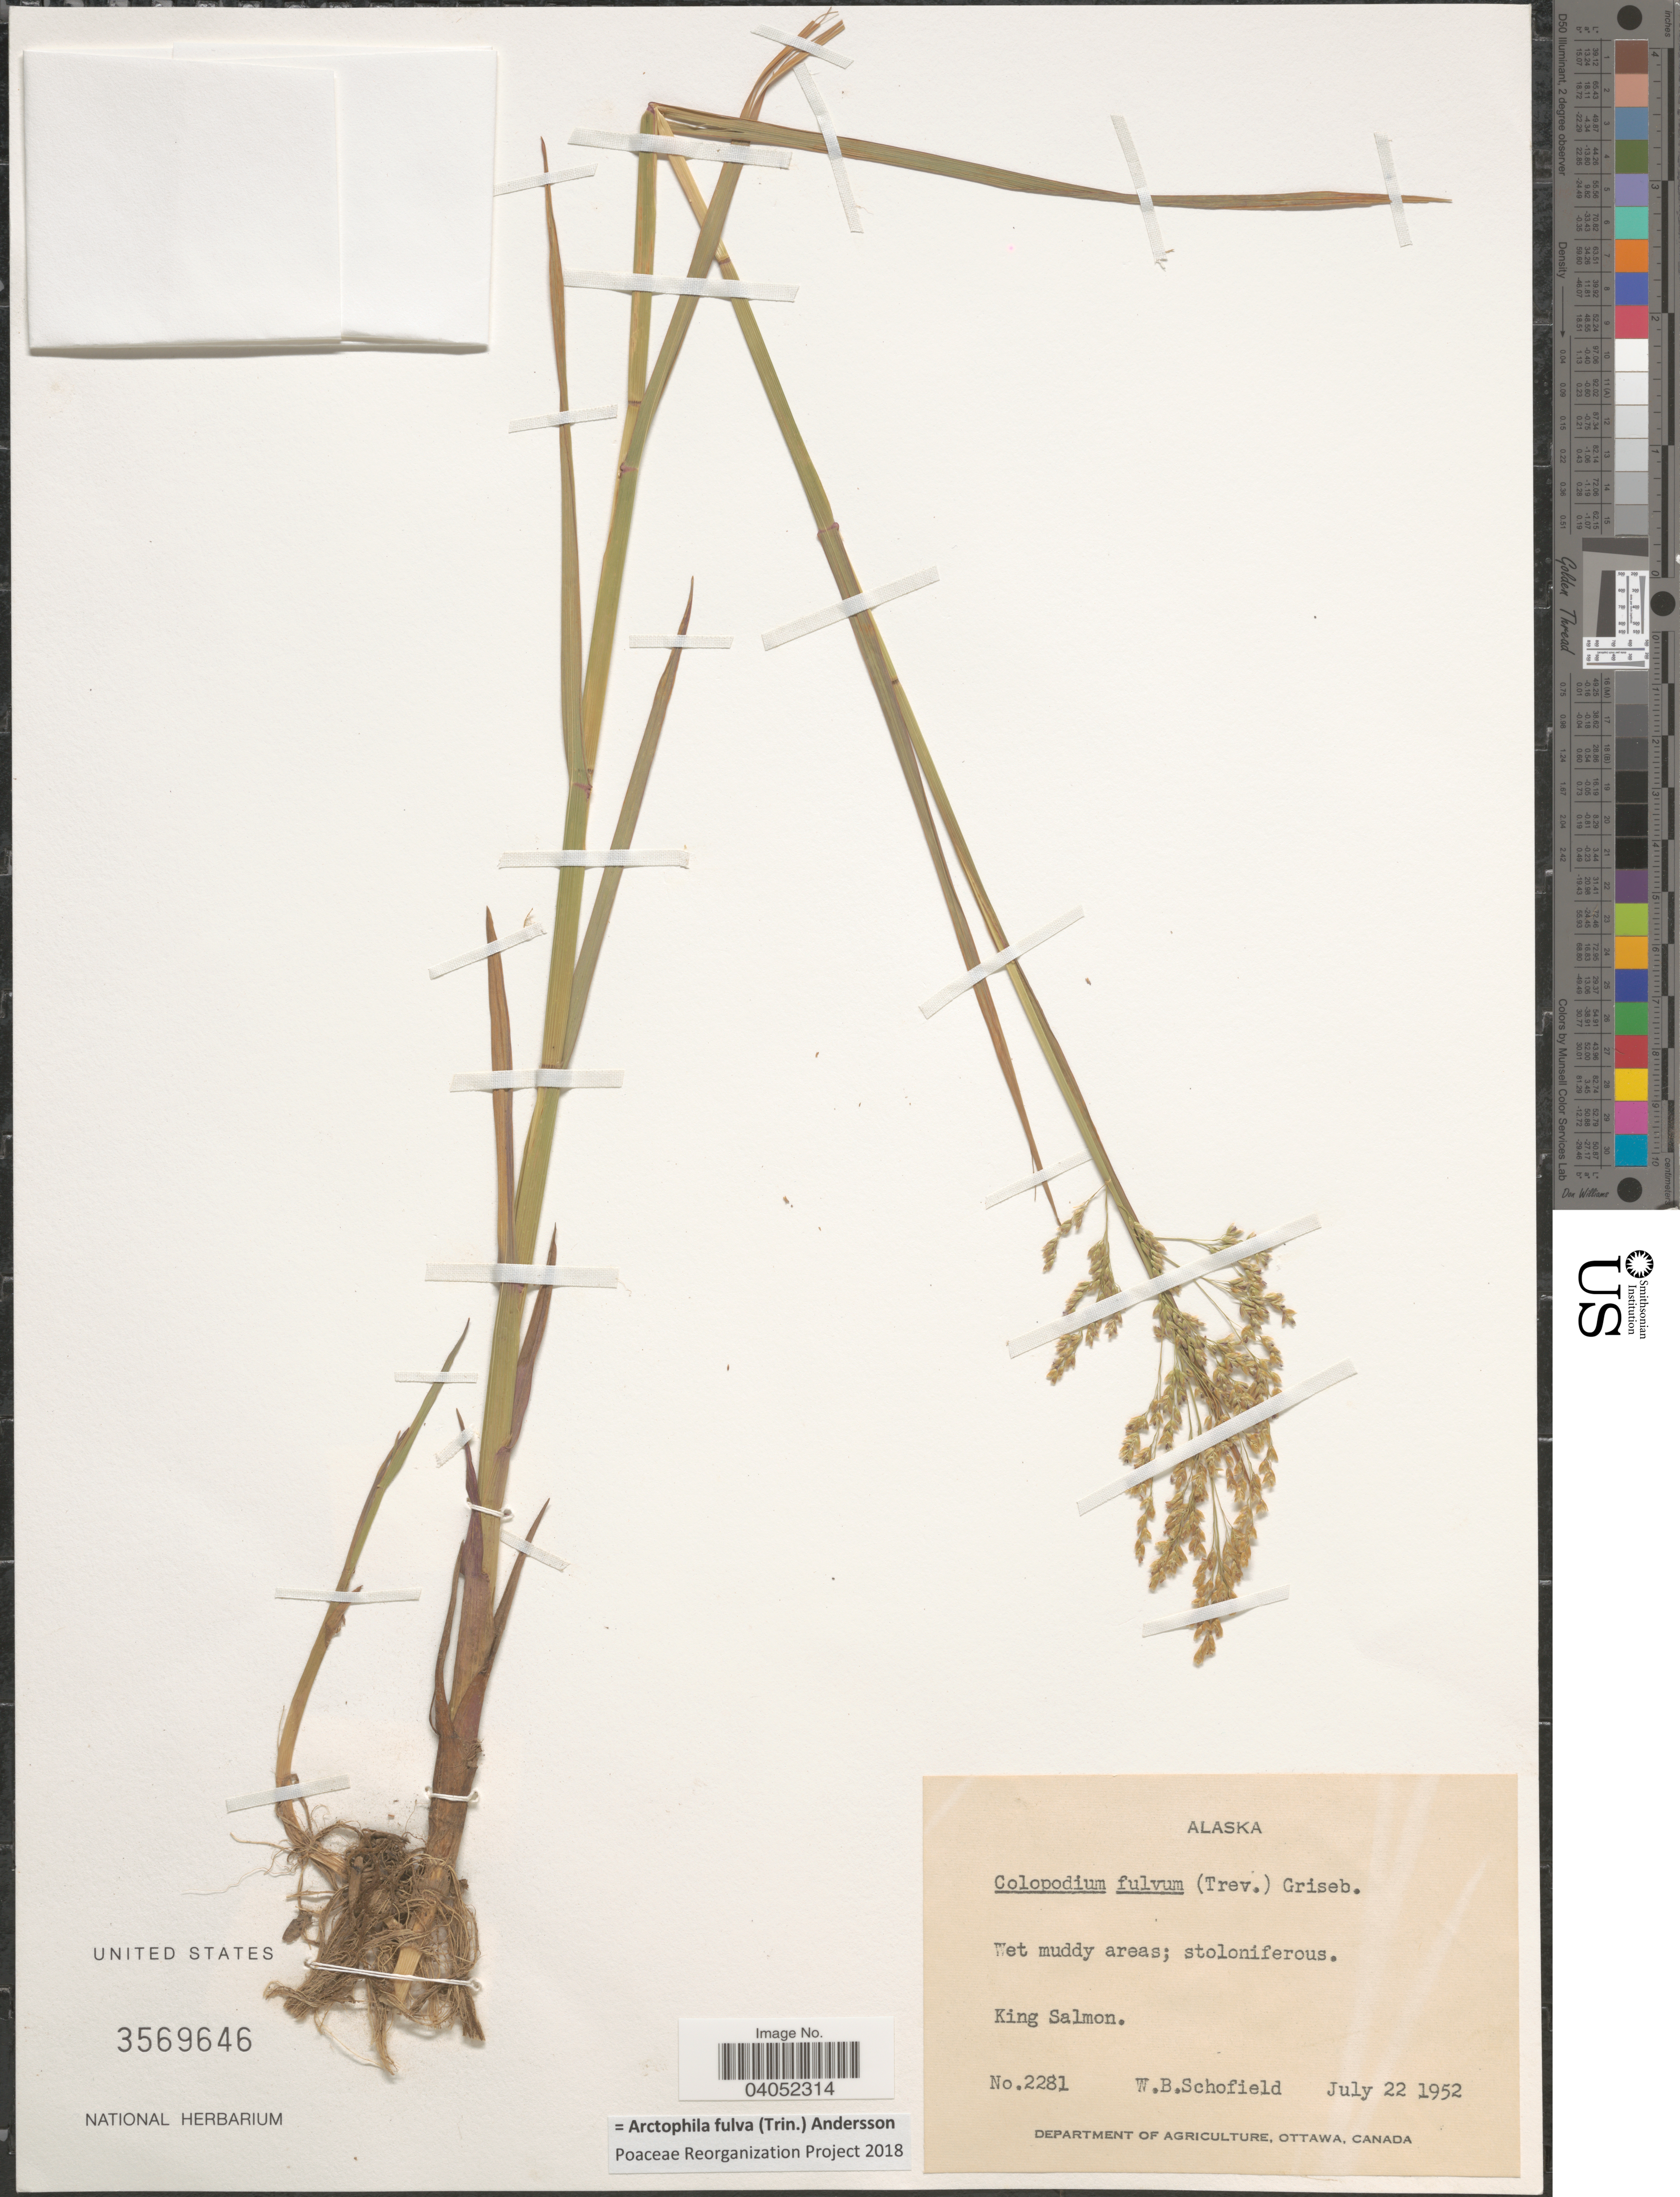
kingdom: Plantae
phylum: Tracheophyta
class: Liliopsida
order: Poales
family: Poaceae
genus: Arctophila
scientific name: Arctophila fulva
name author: (Trin.) Andersson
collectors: W. Schofield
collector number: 2281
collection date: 1952-07-22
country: United States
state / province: Alaska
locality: King Salmon.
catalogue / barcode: US 3569646